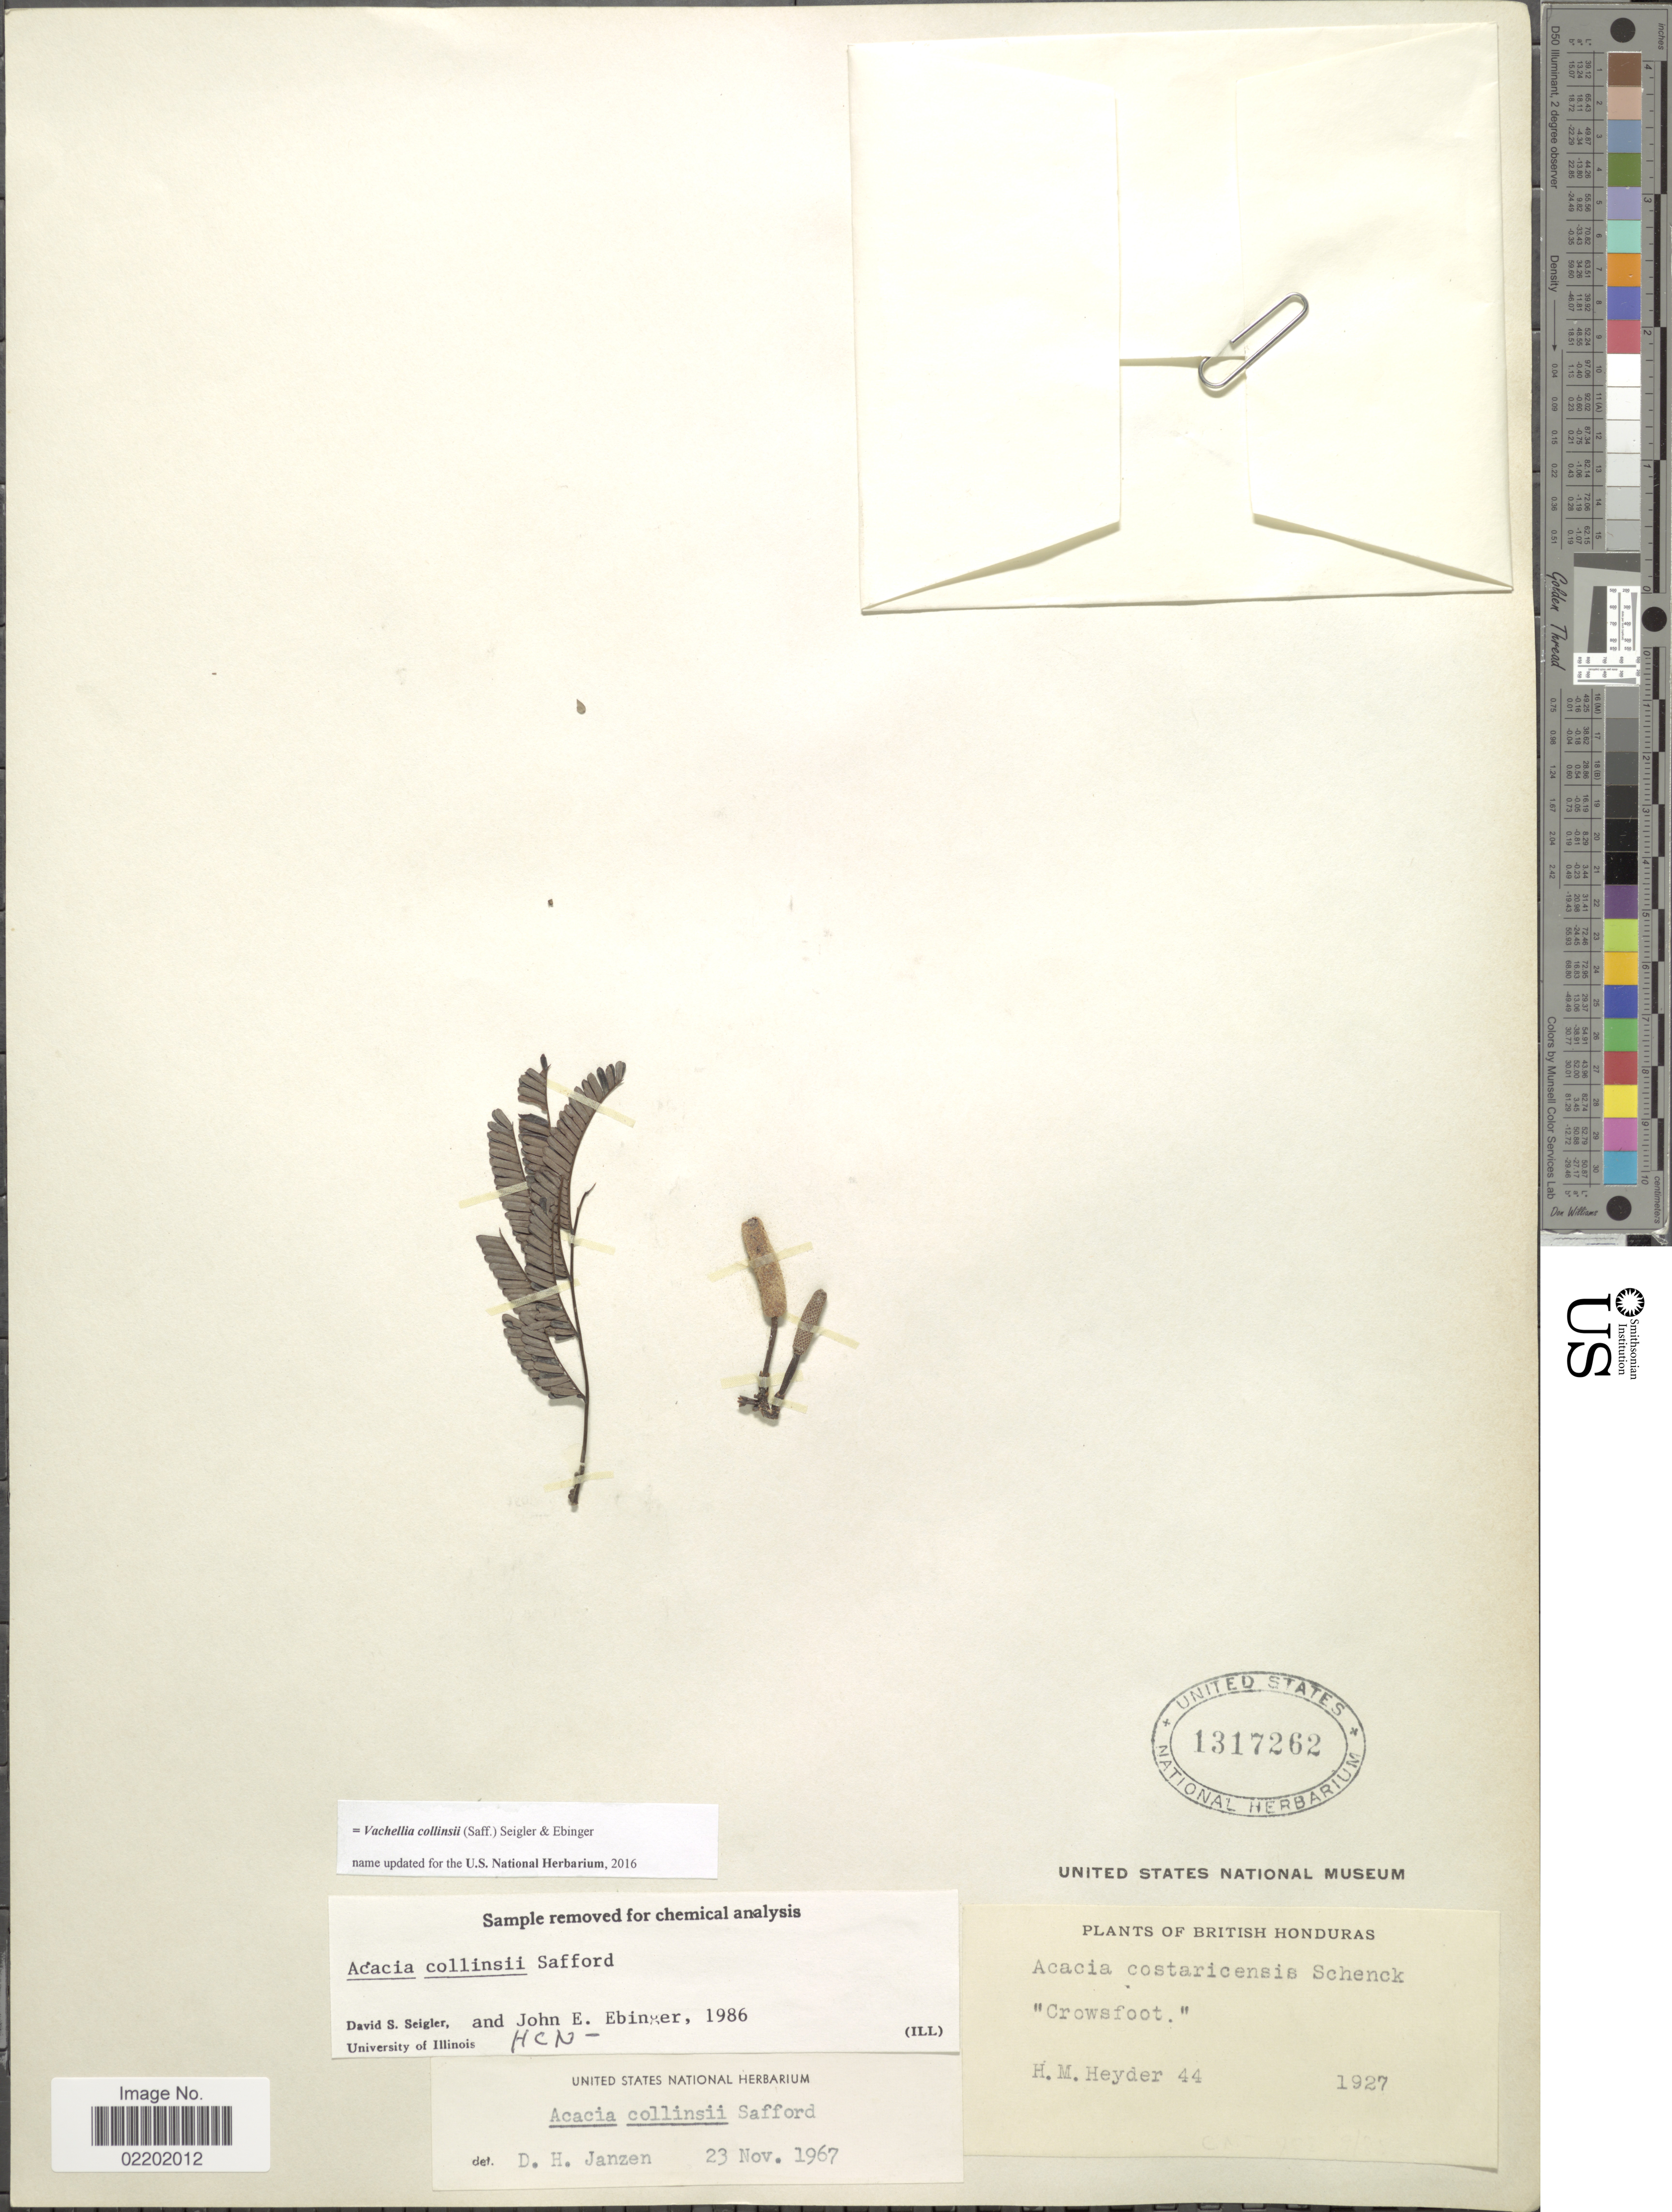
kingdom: Plantae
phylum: Tracheophyta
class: Magnoliopsida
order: Fabales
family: Fabaceae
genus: Vachellia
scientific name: Vachellia collinsii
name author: (Saff.) Seigler & Ebinger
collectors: H. Heyder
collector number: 44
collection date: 1927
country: Belize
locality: British Honduras, Crowsfoot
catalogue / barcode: US 1317262